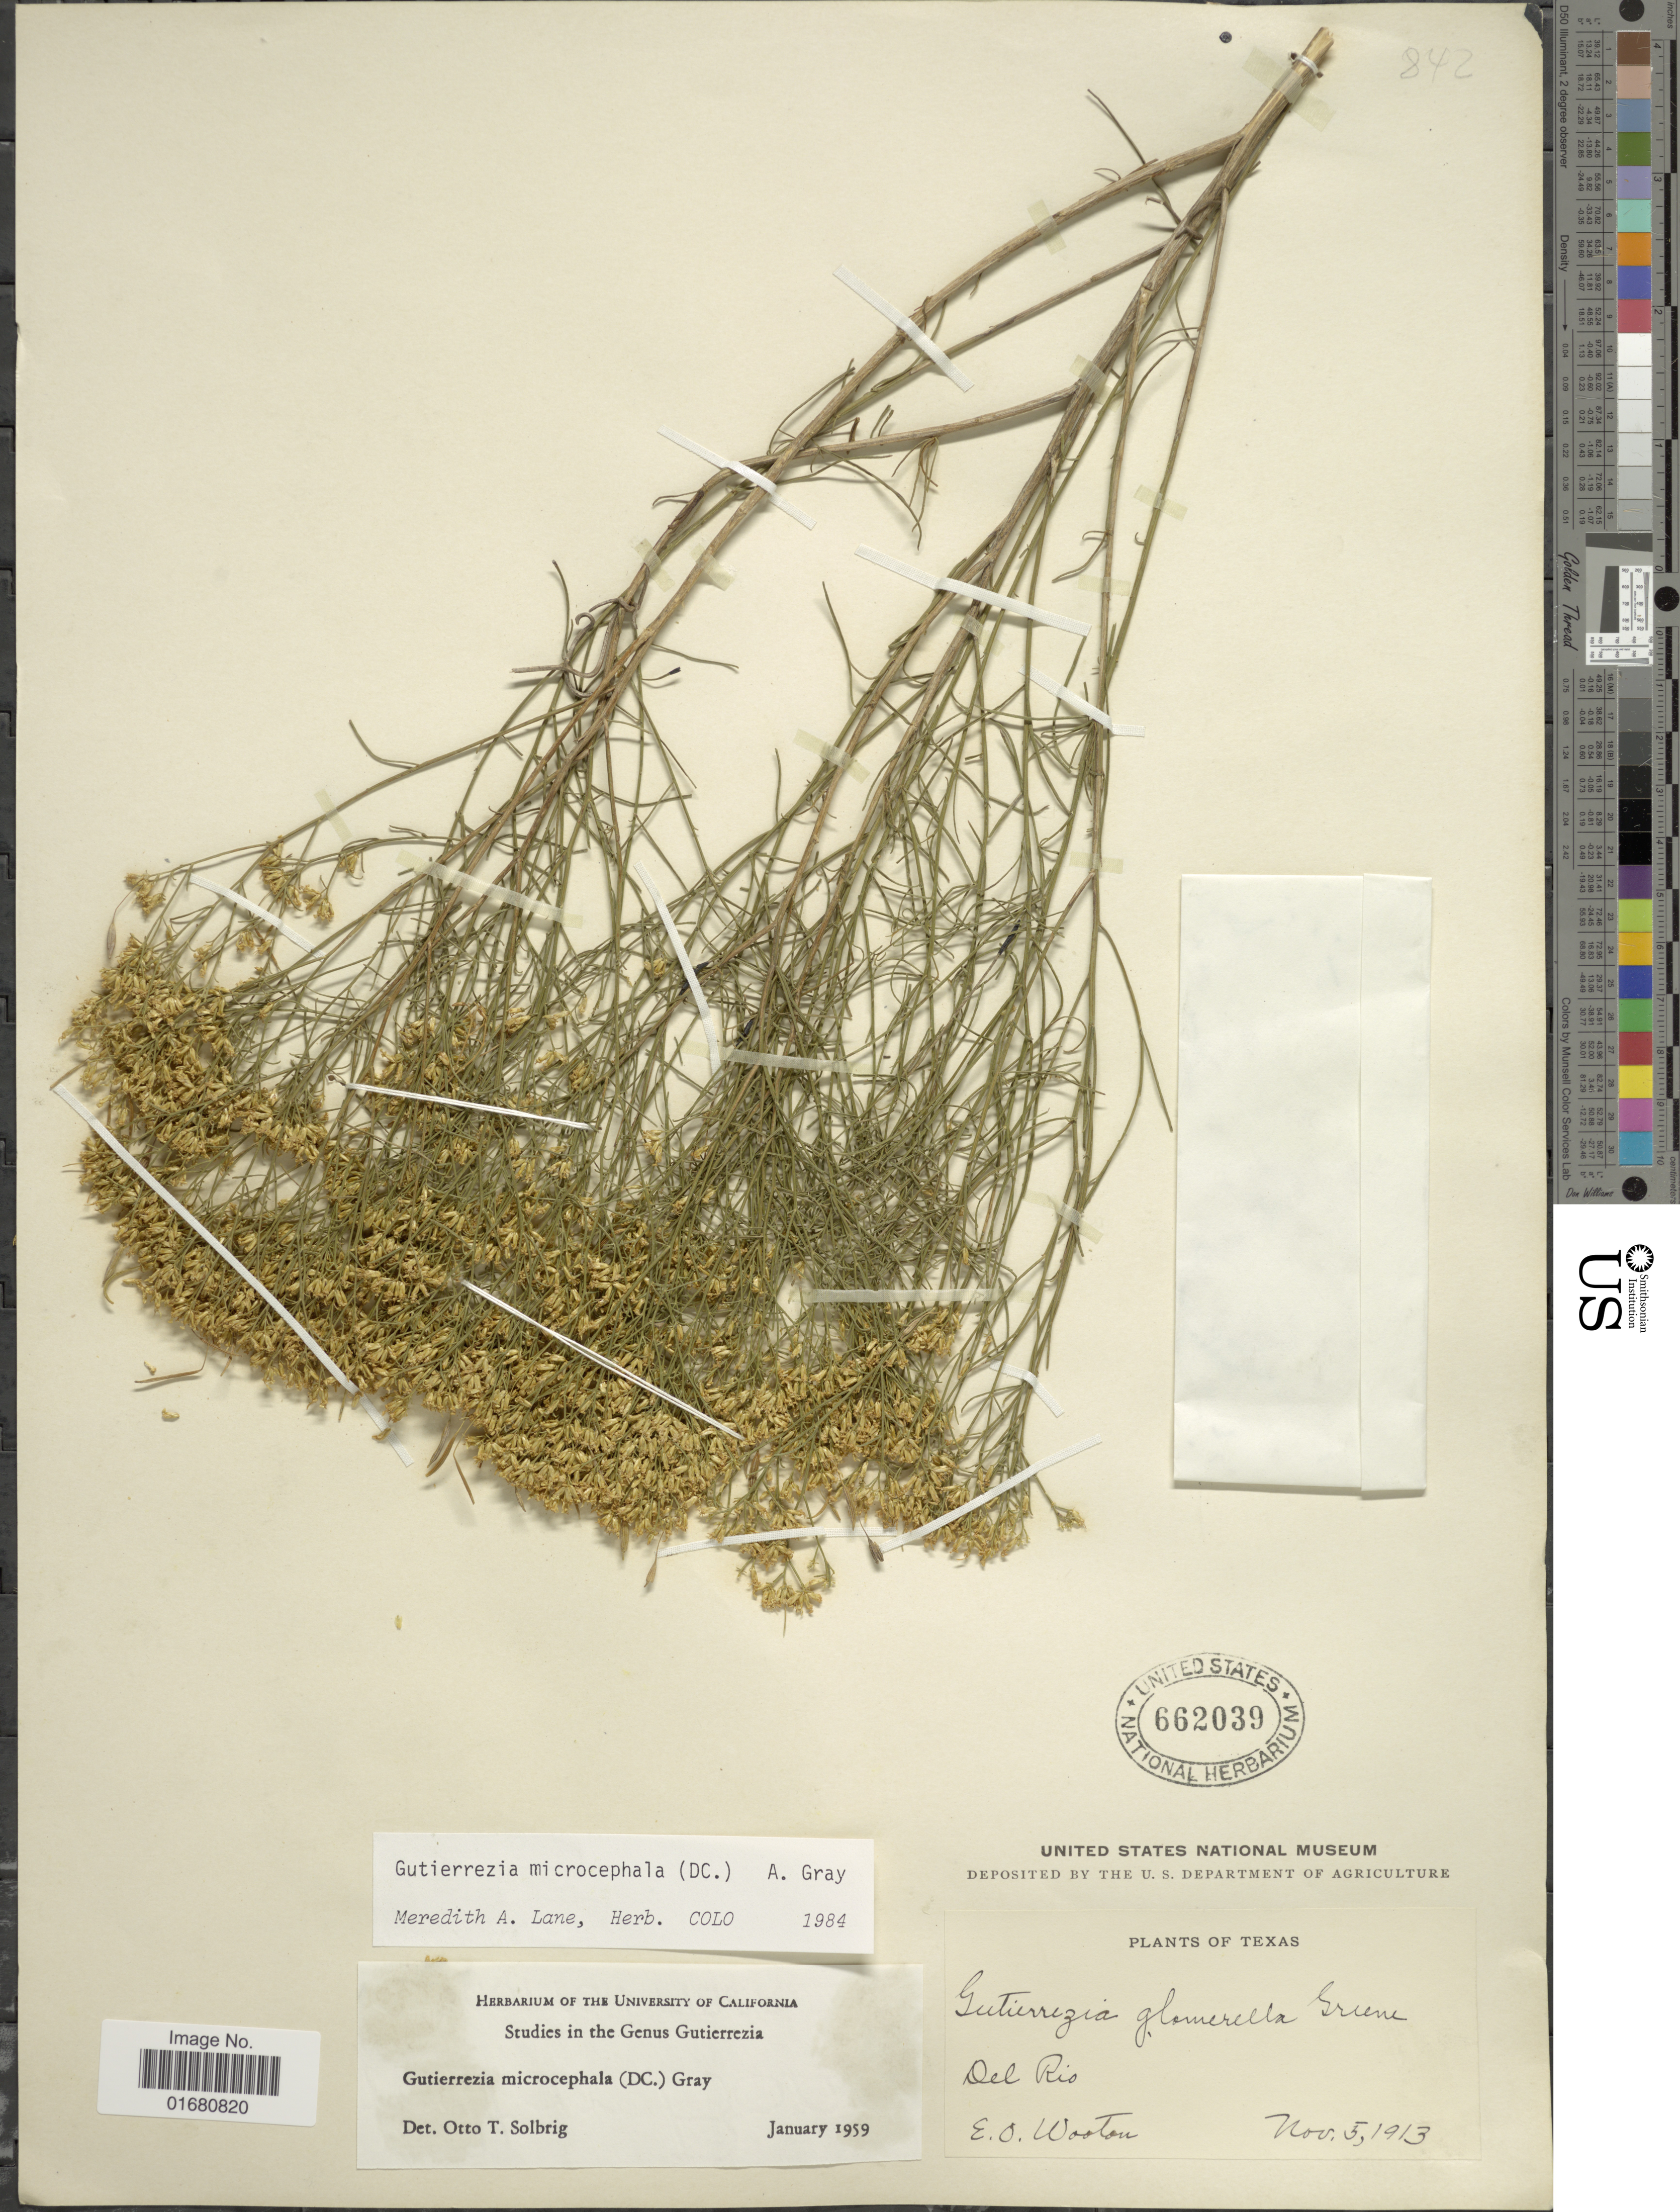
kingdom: Plantae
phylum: Tracheophyta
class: Magnoliopsida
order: Asterales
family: Asteraceae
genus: Gutierrezia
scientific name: Gutierrezia microcephala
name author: (DC.) A. Gray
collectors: E. O. Wooton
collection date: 1913-11-05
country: United States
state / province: Texas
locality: Del Rio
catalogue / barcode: US 662039